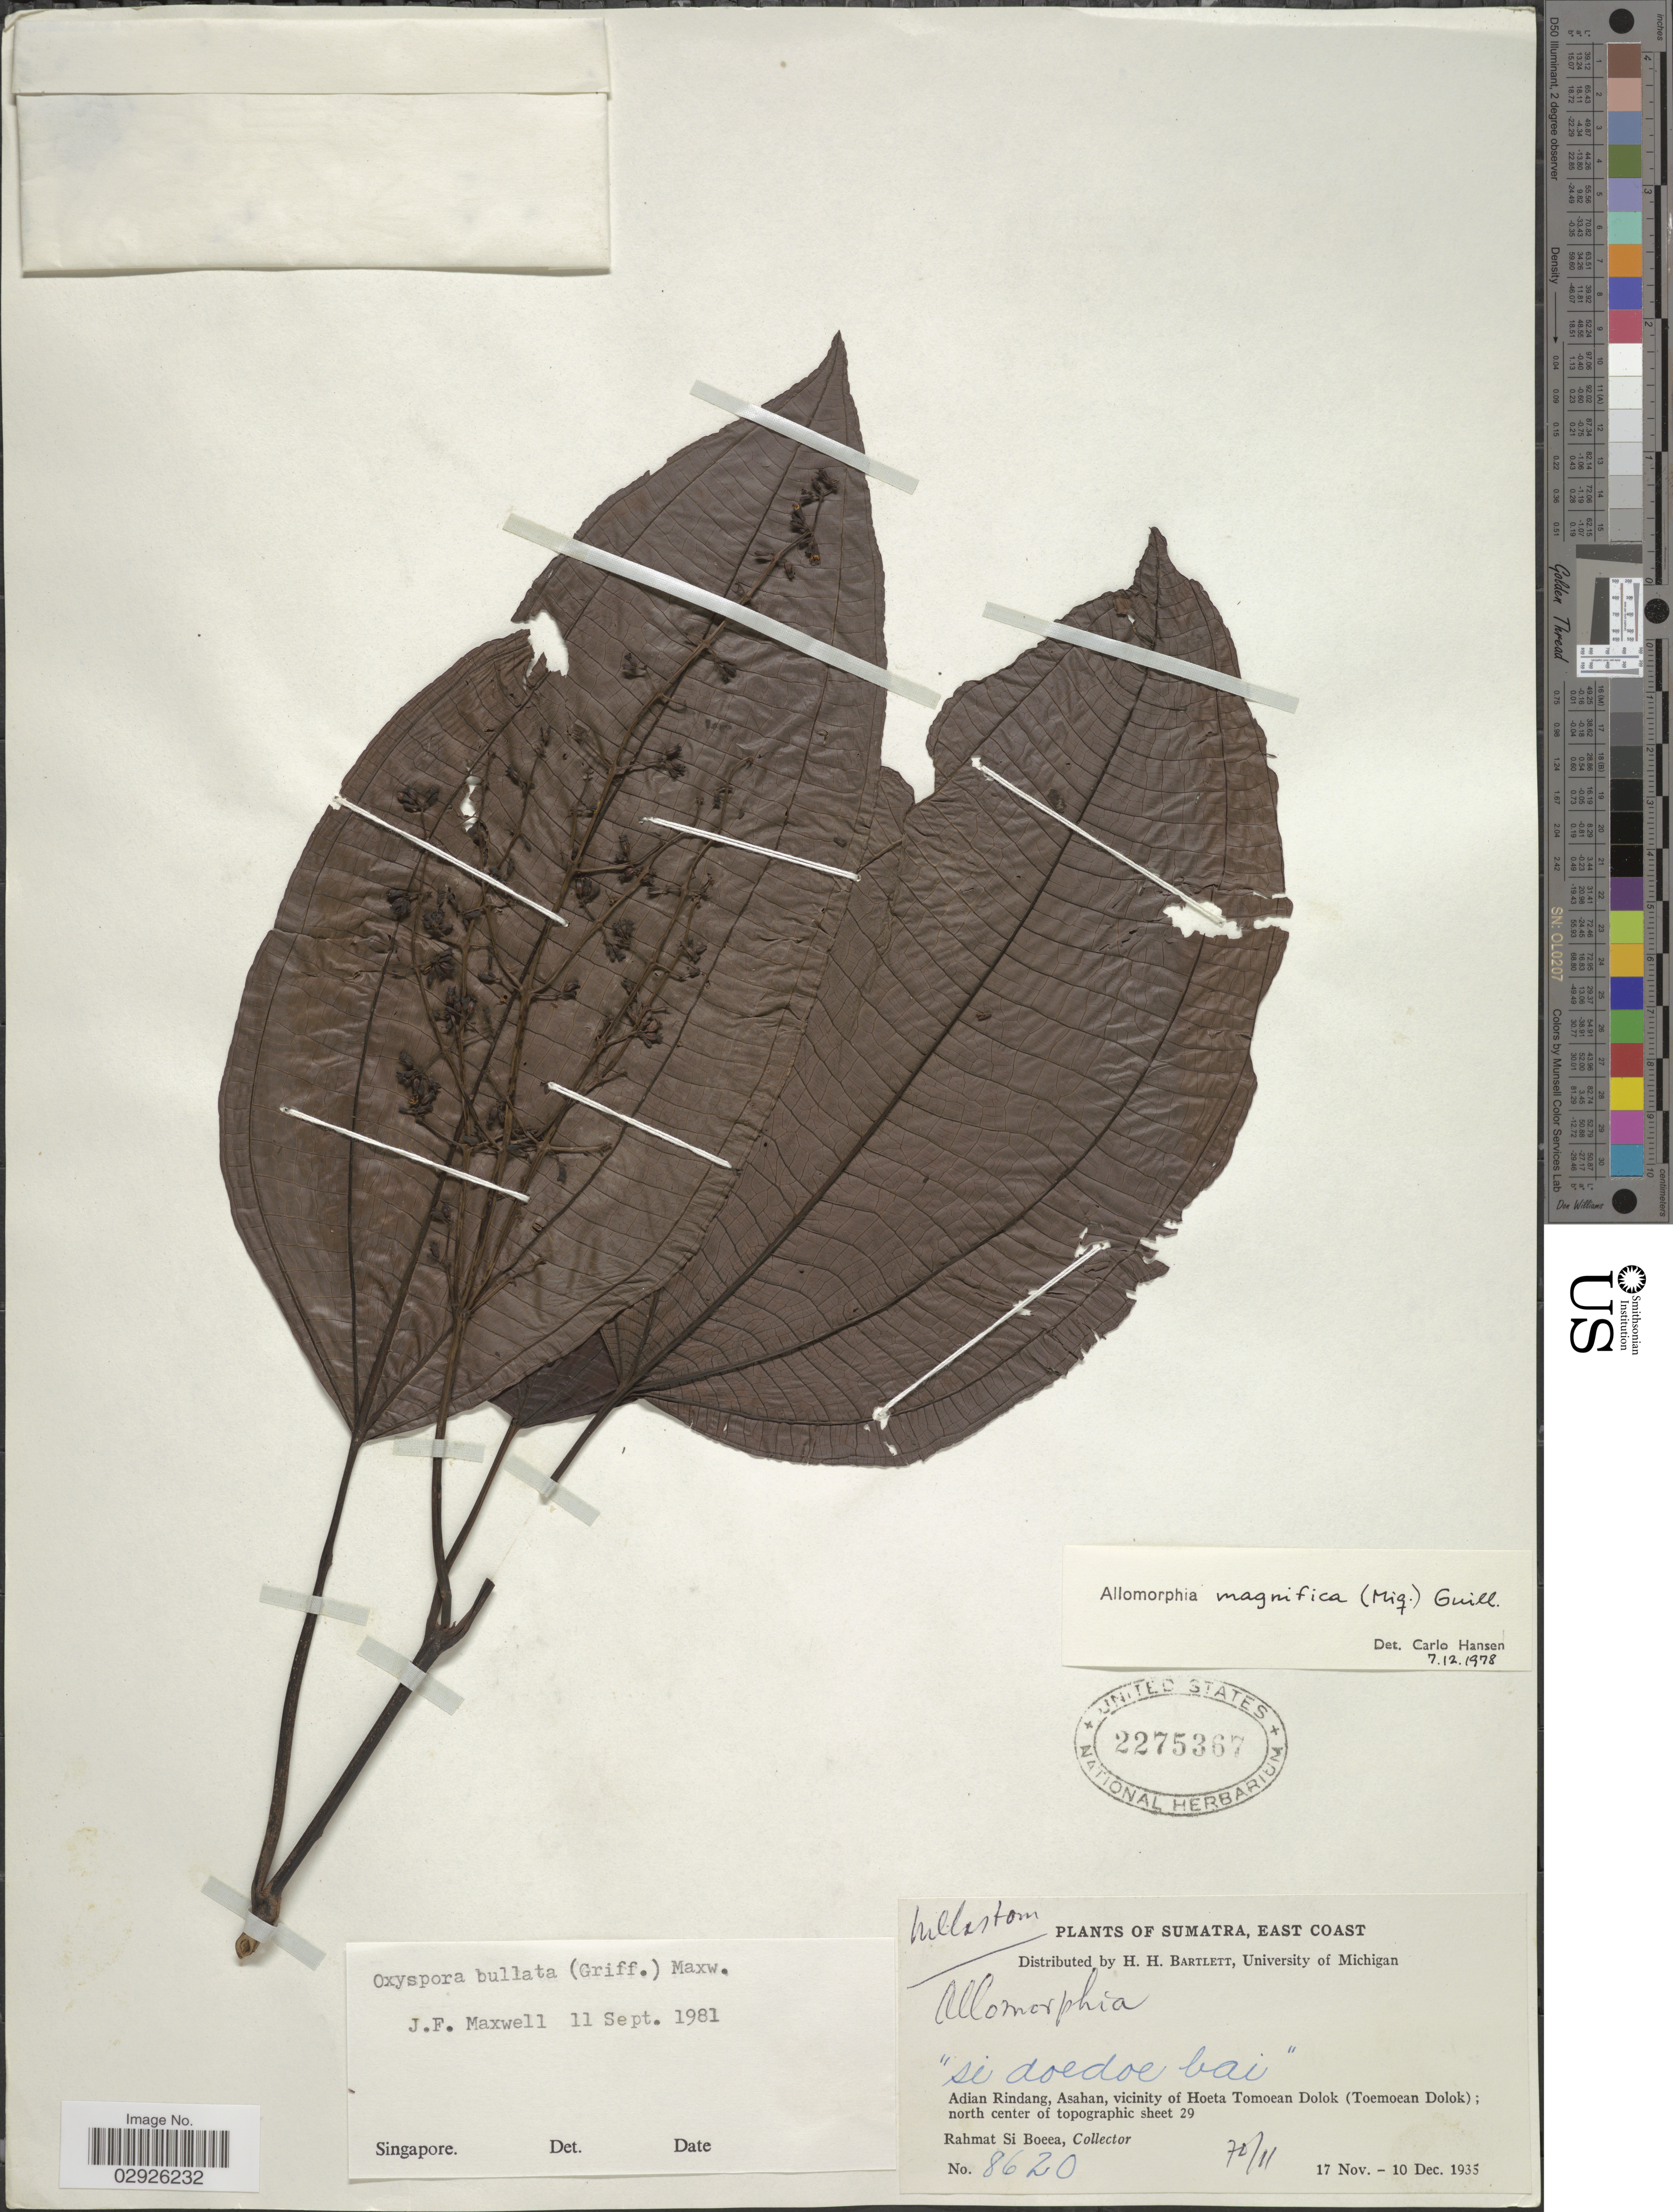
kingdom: Plantae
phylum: Tracheophyta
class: Magnoliopsida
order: Myrtales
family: Melastomataceae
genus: Oxyspora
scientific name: Oxyspora bullata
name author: J.F. Maxwell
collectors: Rahmat Si Boeea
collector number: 8620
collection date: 1935-11-17/1935-12-10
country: Indonesia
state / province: Sumatra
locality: East Coast. Adian Rindang, Asahan, vicinity of Hoeta Tomoean Dolok (Toemoean Dolok); north center of topographic sheet 29.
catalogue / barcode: US 2275367